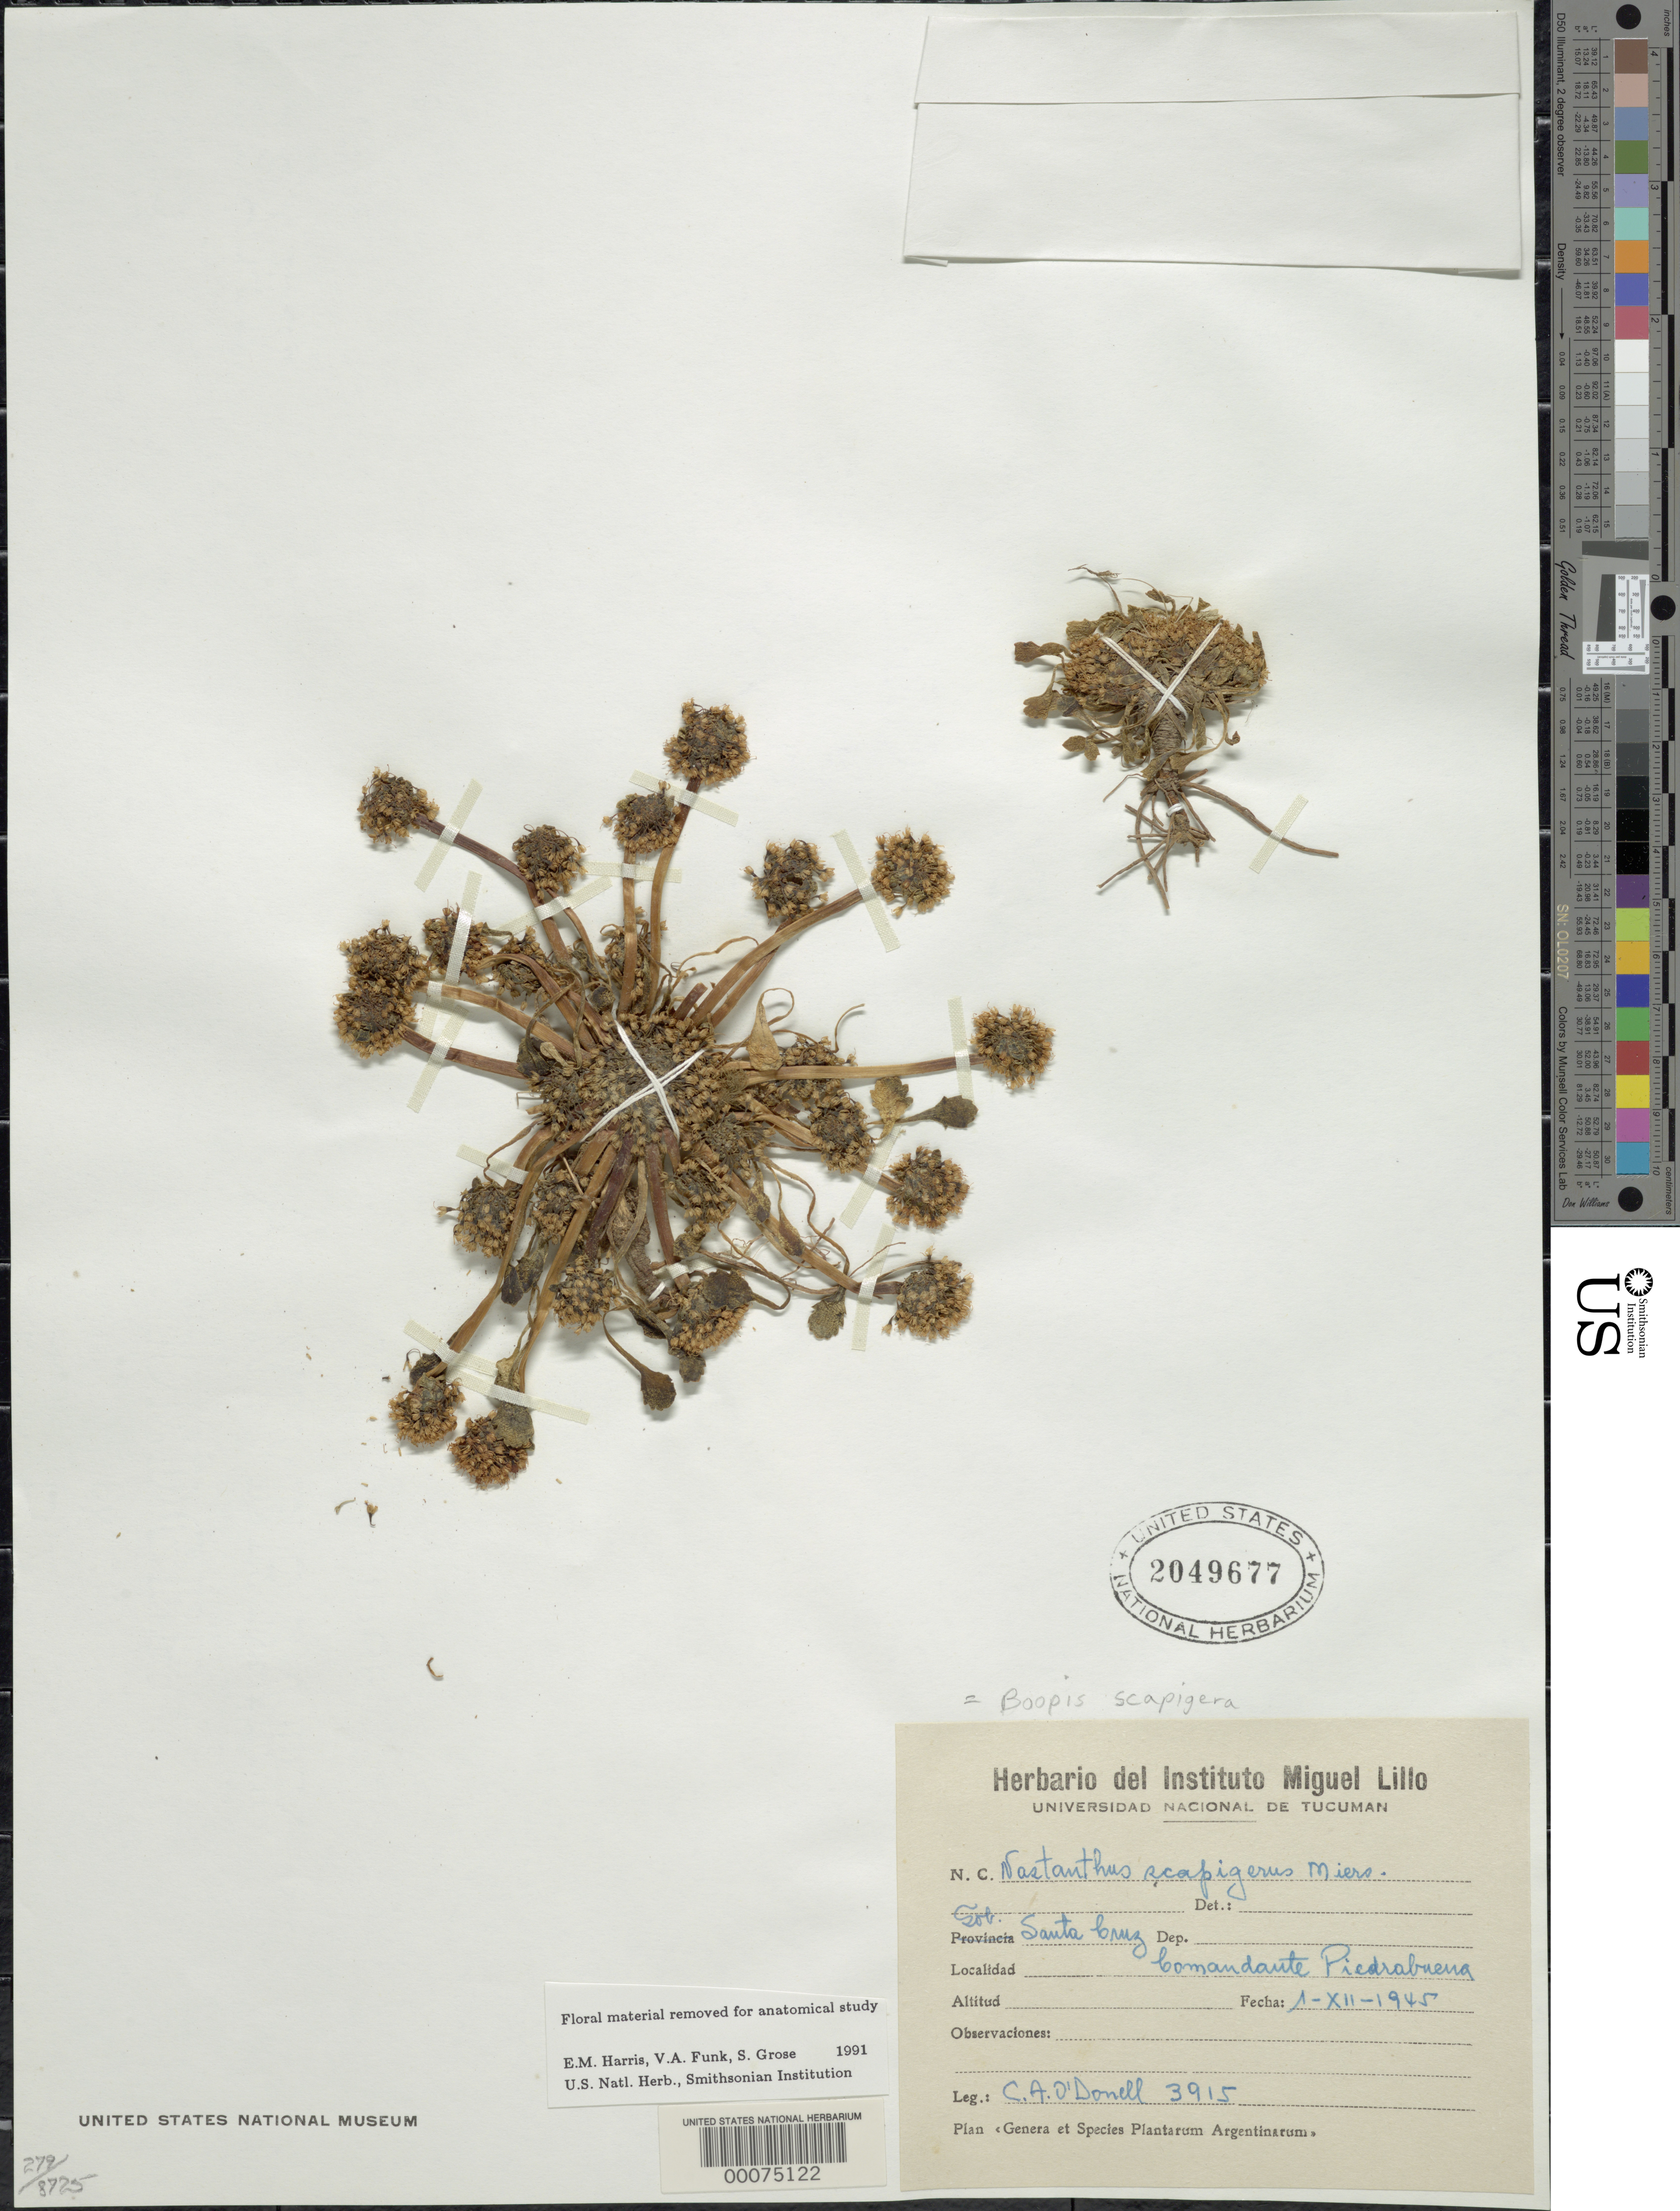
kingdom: Plantae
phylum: Tracheophyta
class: Magnoliopsida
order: Asterales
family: Calyceraceae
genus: Boopis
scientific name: Boopis scapigera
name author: J. Rémy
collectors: C. A. O'Donell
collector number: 3915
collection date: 1945-12-01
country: Argentina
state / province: Santa Cruz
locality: Gob. Santa Cruz. Comandante Piedrabuena.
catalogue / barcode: US 2049677